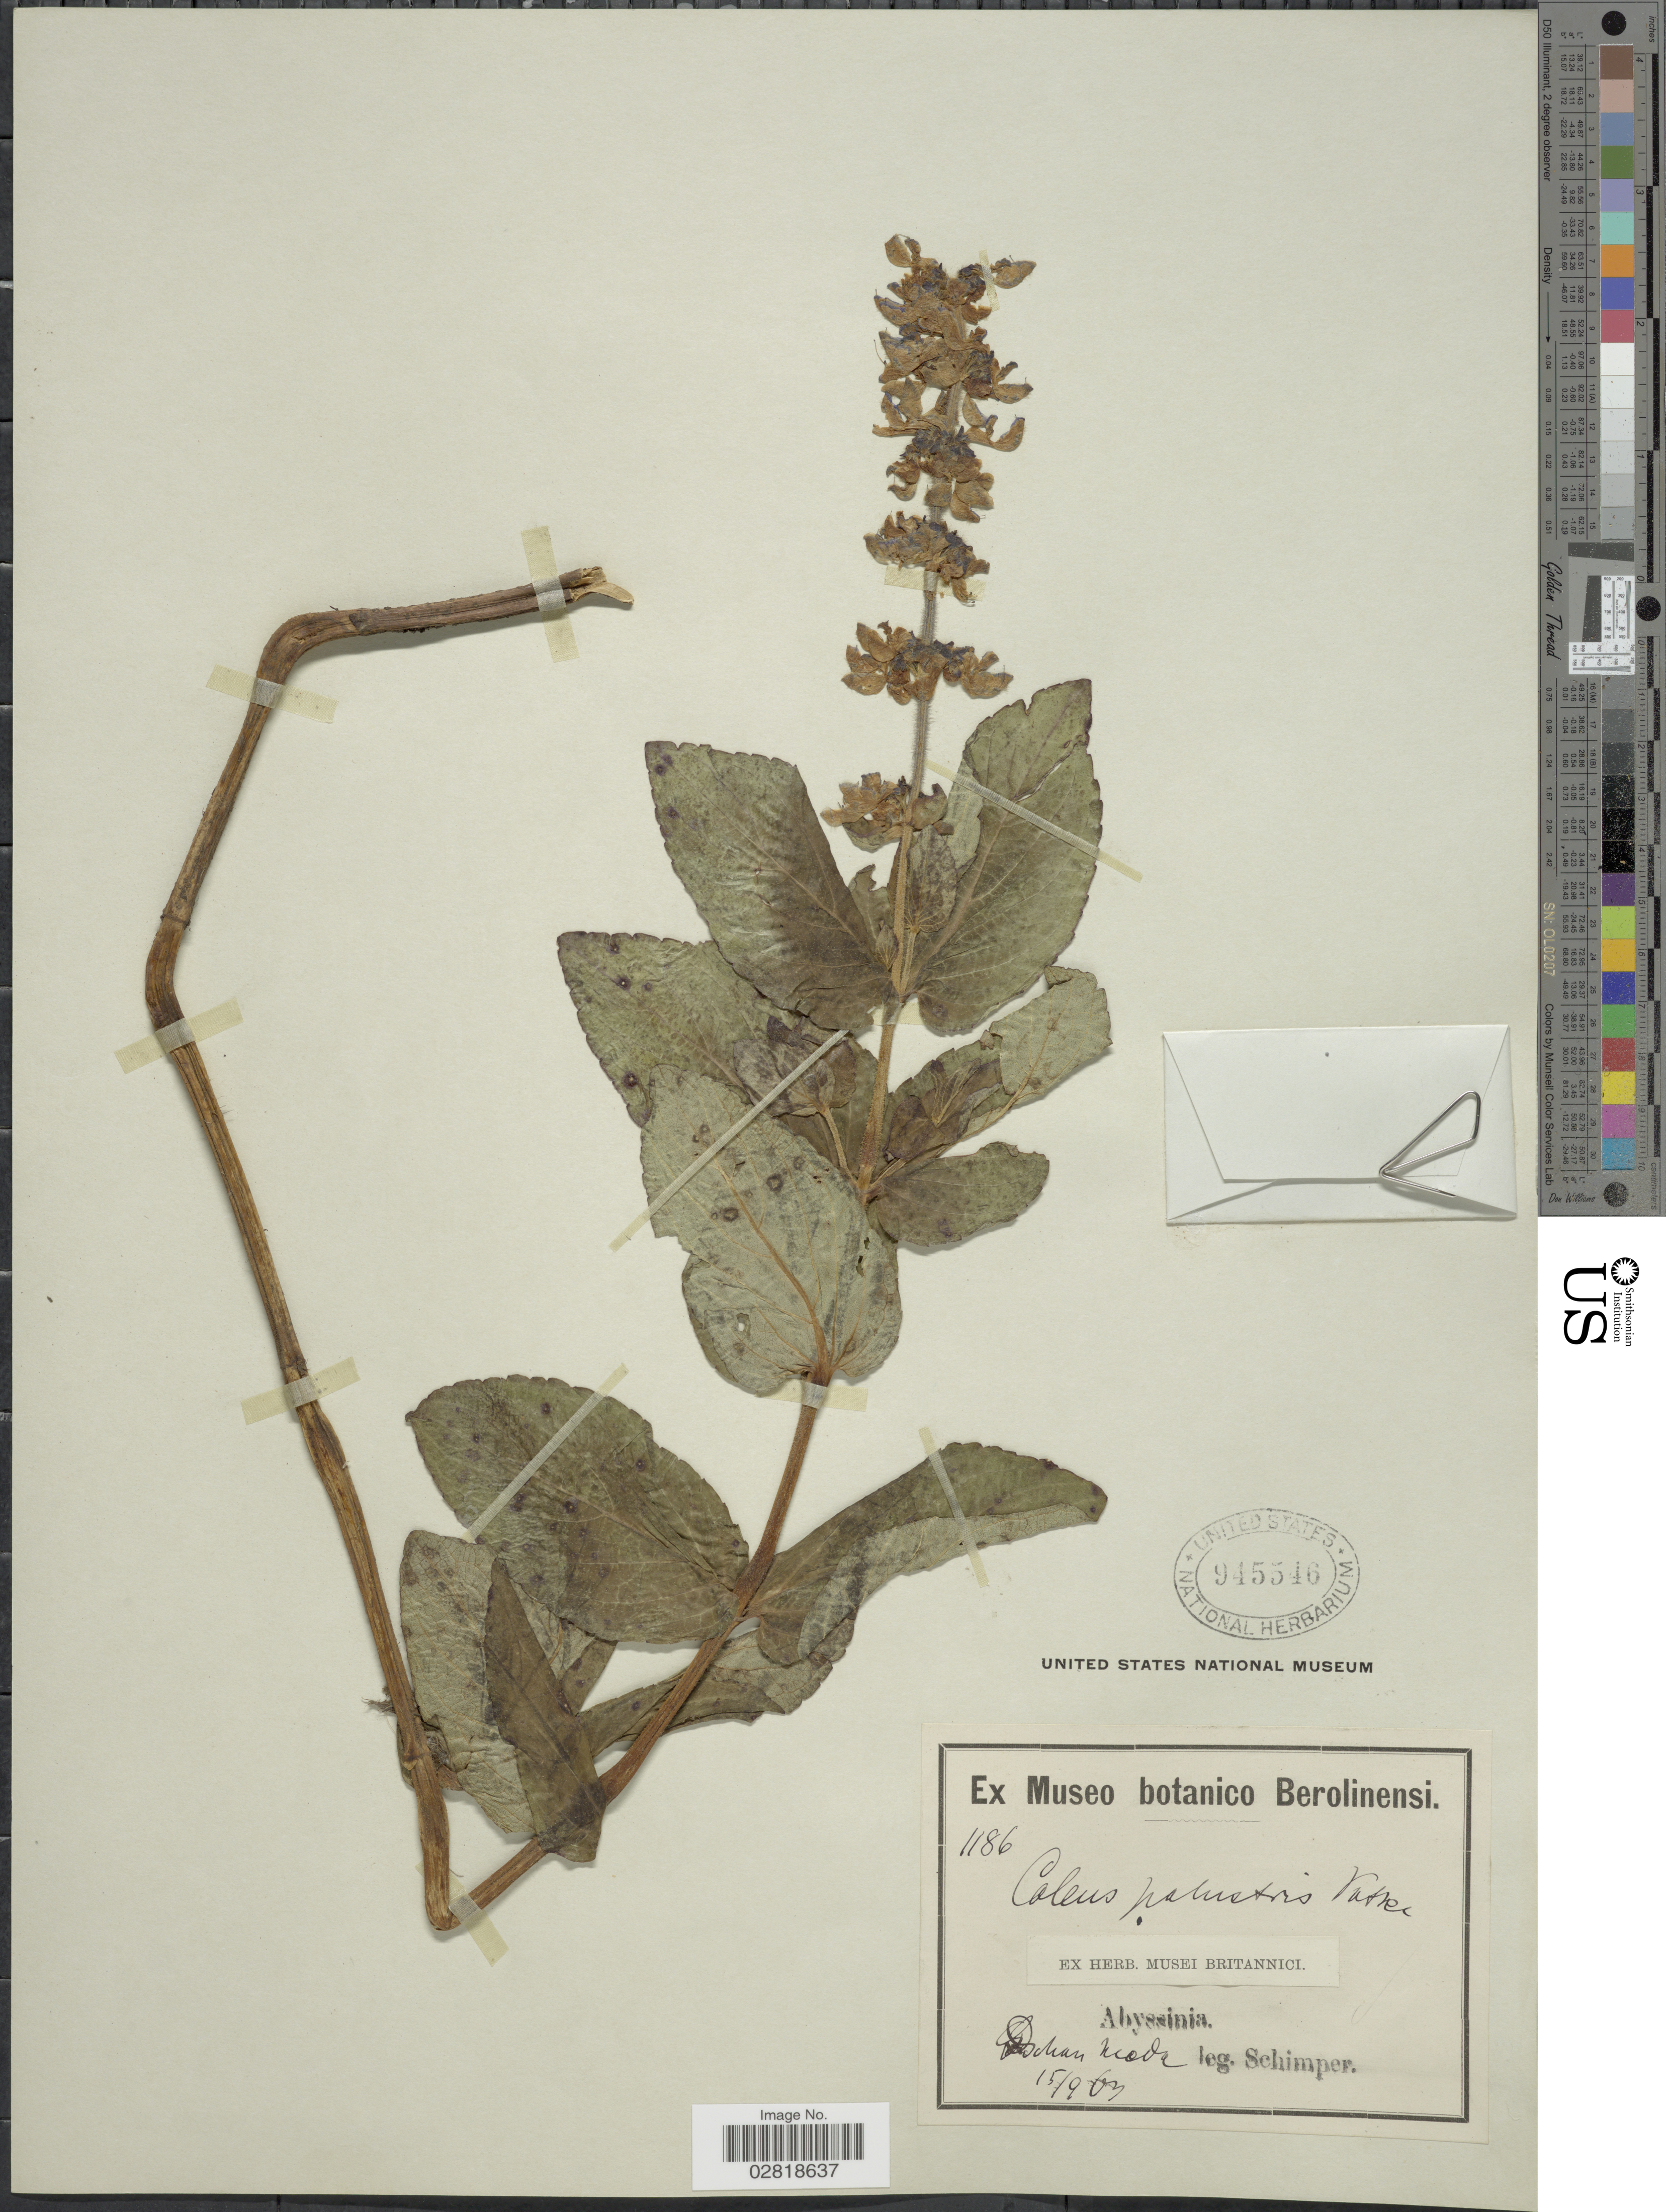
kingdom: Plantae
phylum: Tracheophyta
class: Magnoliopsida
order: Lamiales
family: Lamiaceae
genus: Coleus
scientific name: Coleus palustris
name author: Vatke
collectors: -. Schimper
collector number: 1186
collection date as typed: Transcribed d/m/y: 15/9/67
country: Eritrea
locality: Abyssinia. Dschan meda.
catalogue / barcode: US 945546